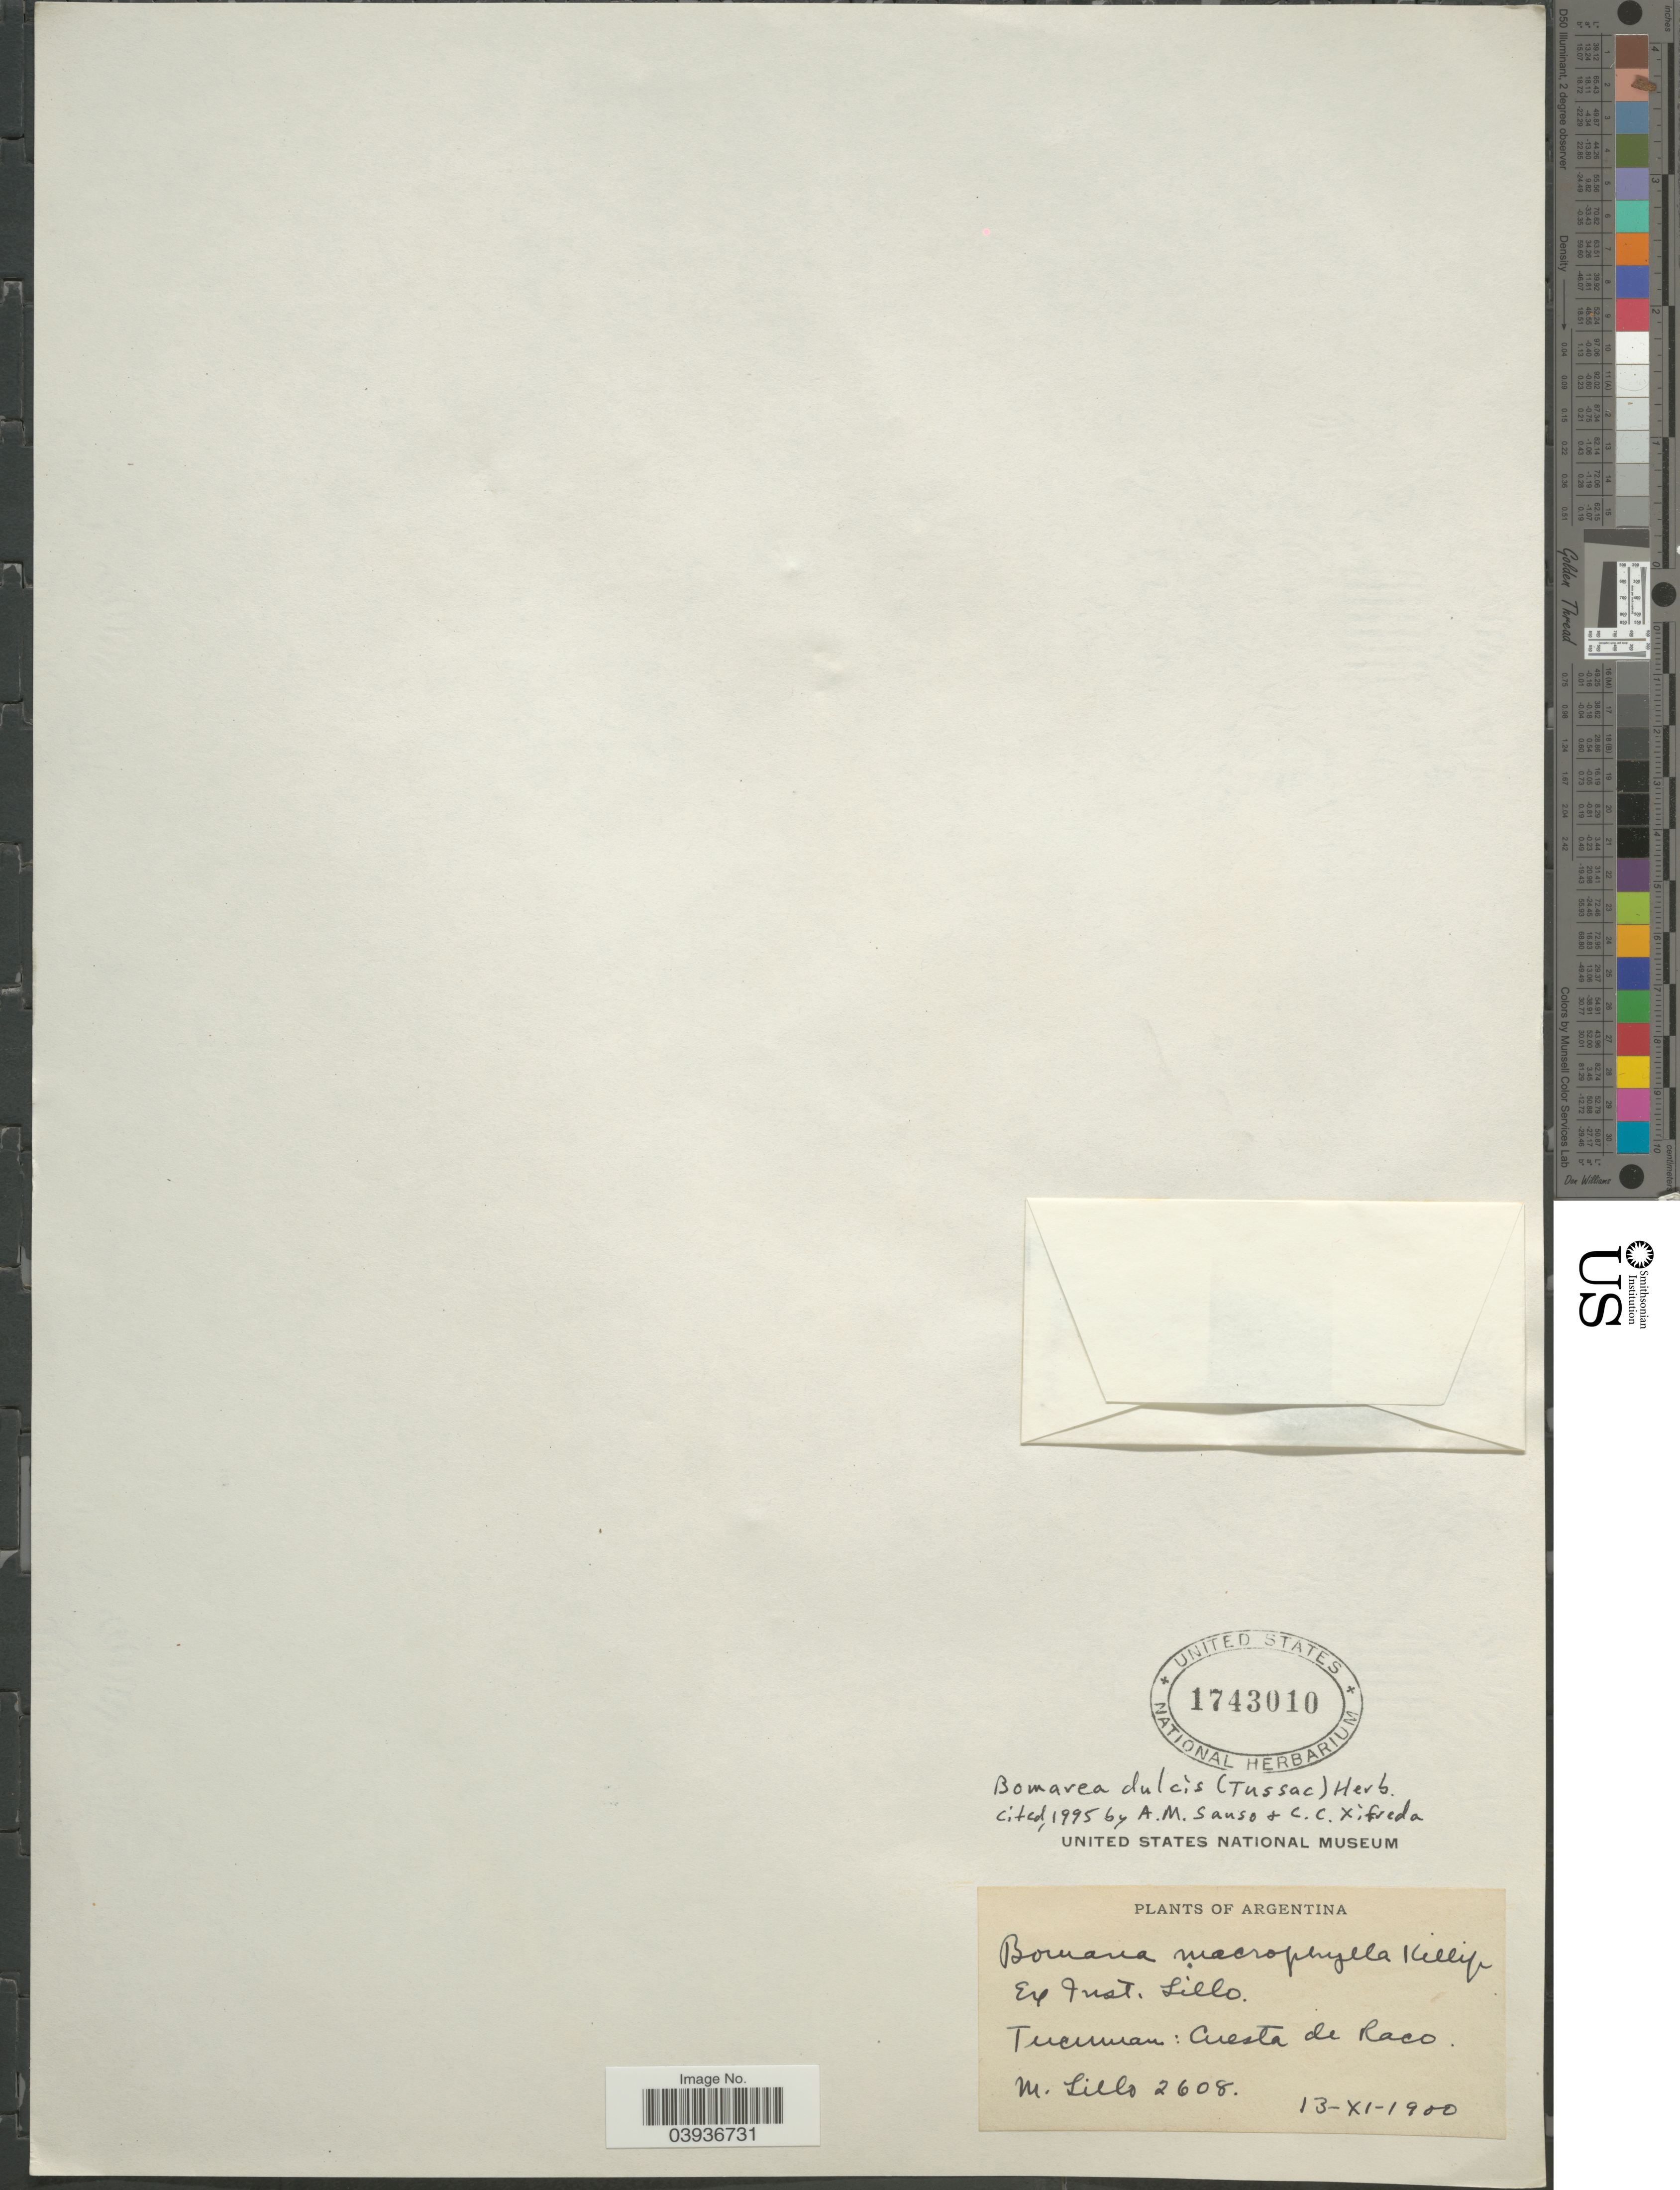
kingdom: Plantae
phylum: Tracheophyta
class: Liliopsida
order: Liliales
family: Alstroemeriaceae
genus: Bomarea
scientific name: Bomarea edulis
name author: (Tussac) Herb.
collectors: M. Lillo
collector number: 2608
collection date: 1900-11-13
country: Argentina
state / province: Tucuman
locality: Cuesta de Raco.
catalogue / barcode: US 1743010